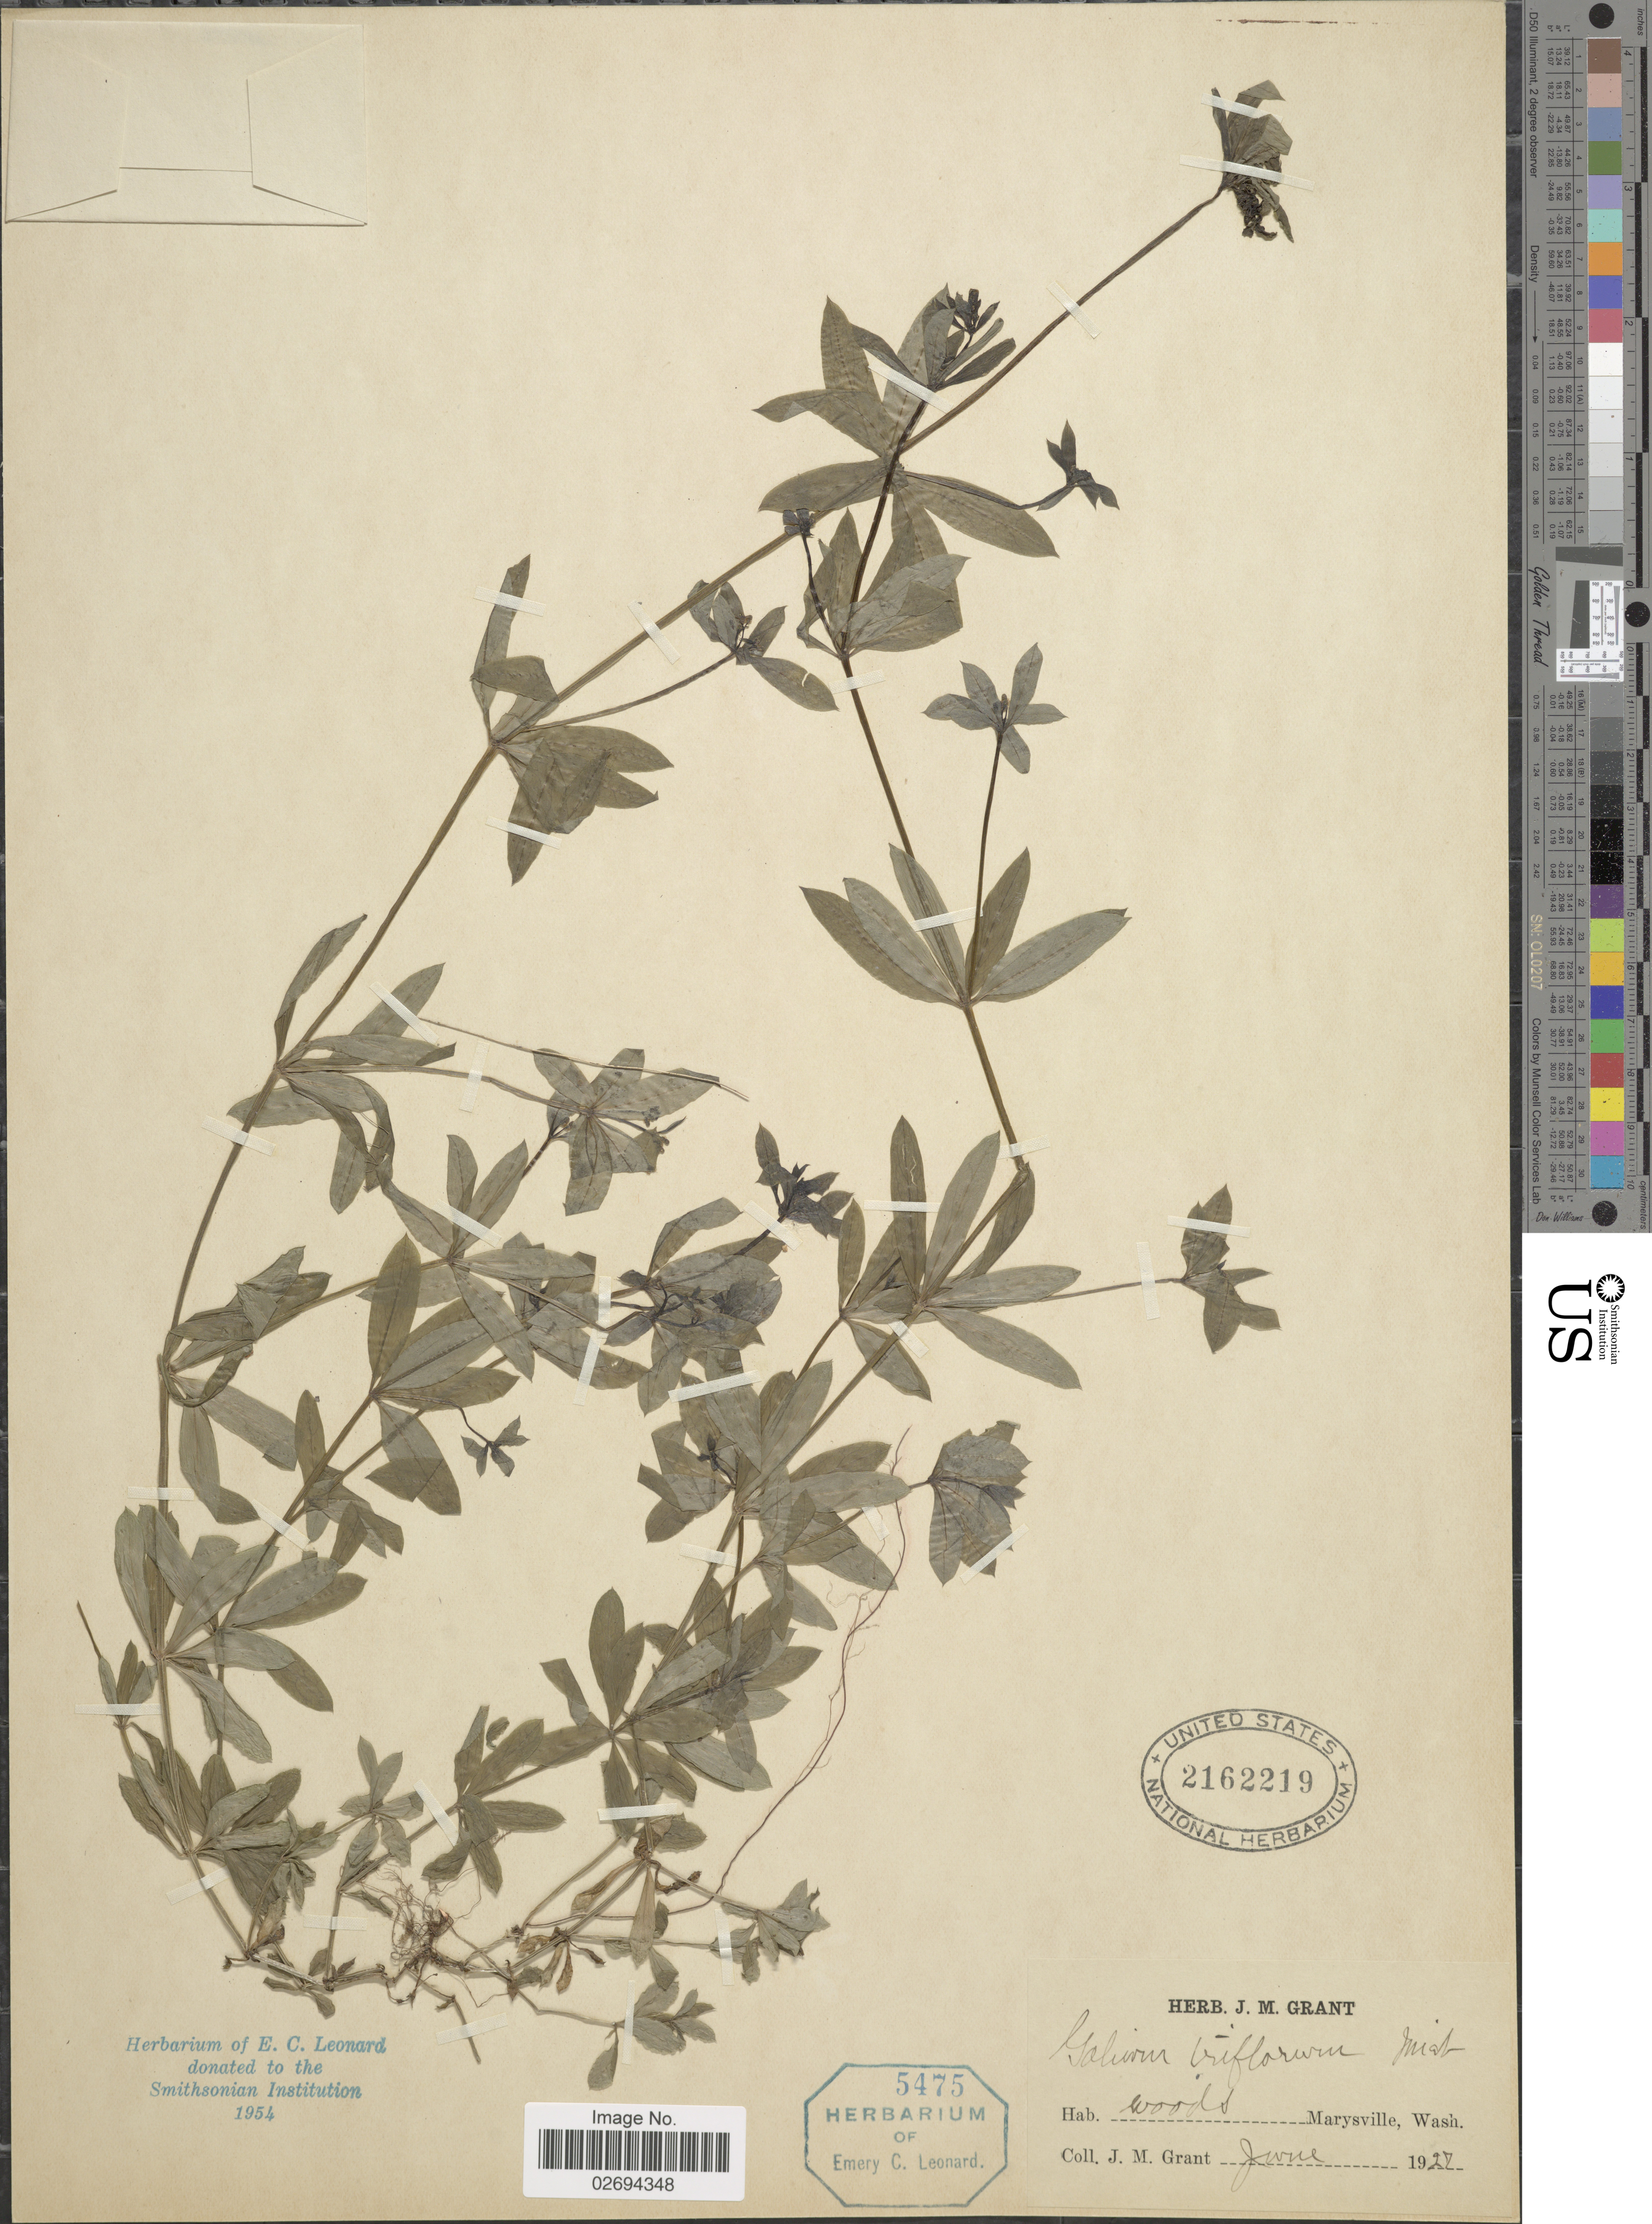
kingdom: Plantae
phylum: Tracheophyta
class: Magnoliopsida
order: Gentianales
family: Rubiaceae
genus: Galium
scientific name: Galium triflorum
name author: Michx.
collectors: J. M. Grant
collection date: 1927-06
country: United States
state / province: Washington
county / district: Snohomish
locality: Woods. Marysville.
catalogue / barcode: US 2162219